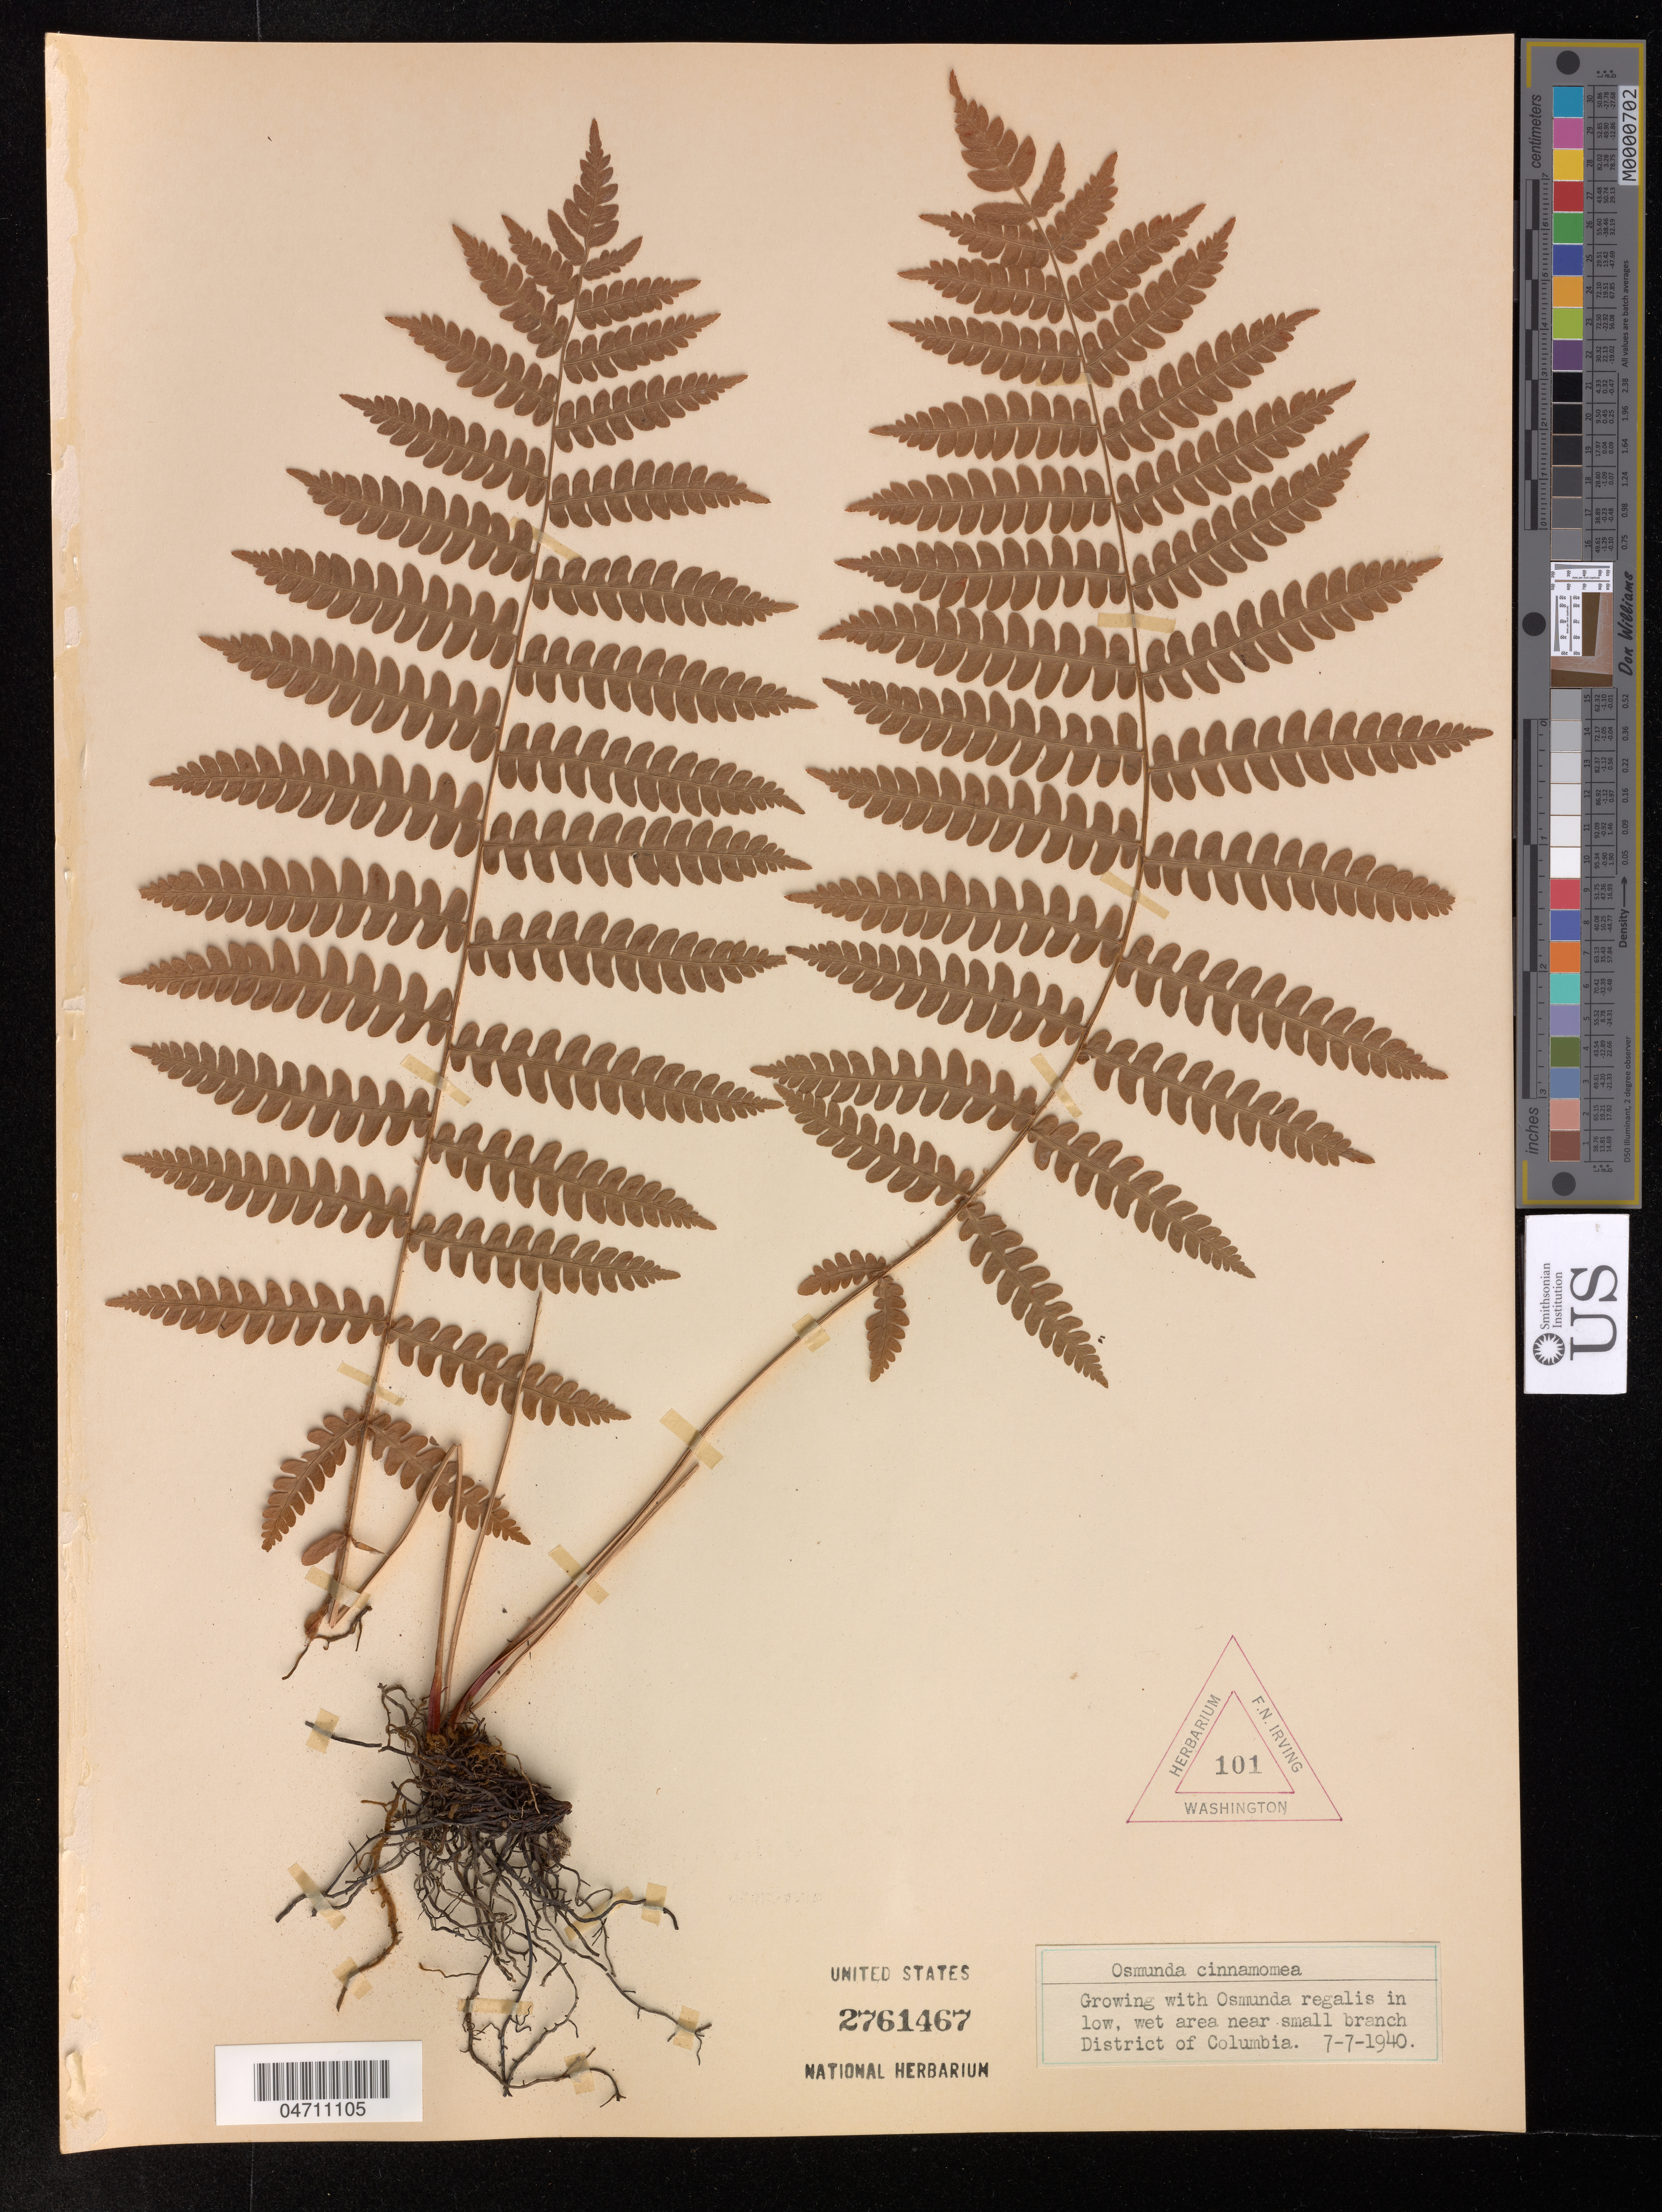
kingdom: Plantae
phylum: Tracheophyta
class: Polypodiopsida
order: Osmundales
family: Osmundaceae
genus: Osmunda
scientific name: Osmunda cinnamomea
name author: L.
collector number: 101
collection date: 1940-07-07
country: United States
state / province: District of Columbia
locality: Near small branch District of Columbia.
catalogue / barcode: US 2761467